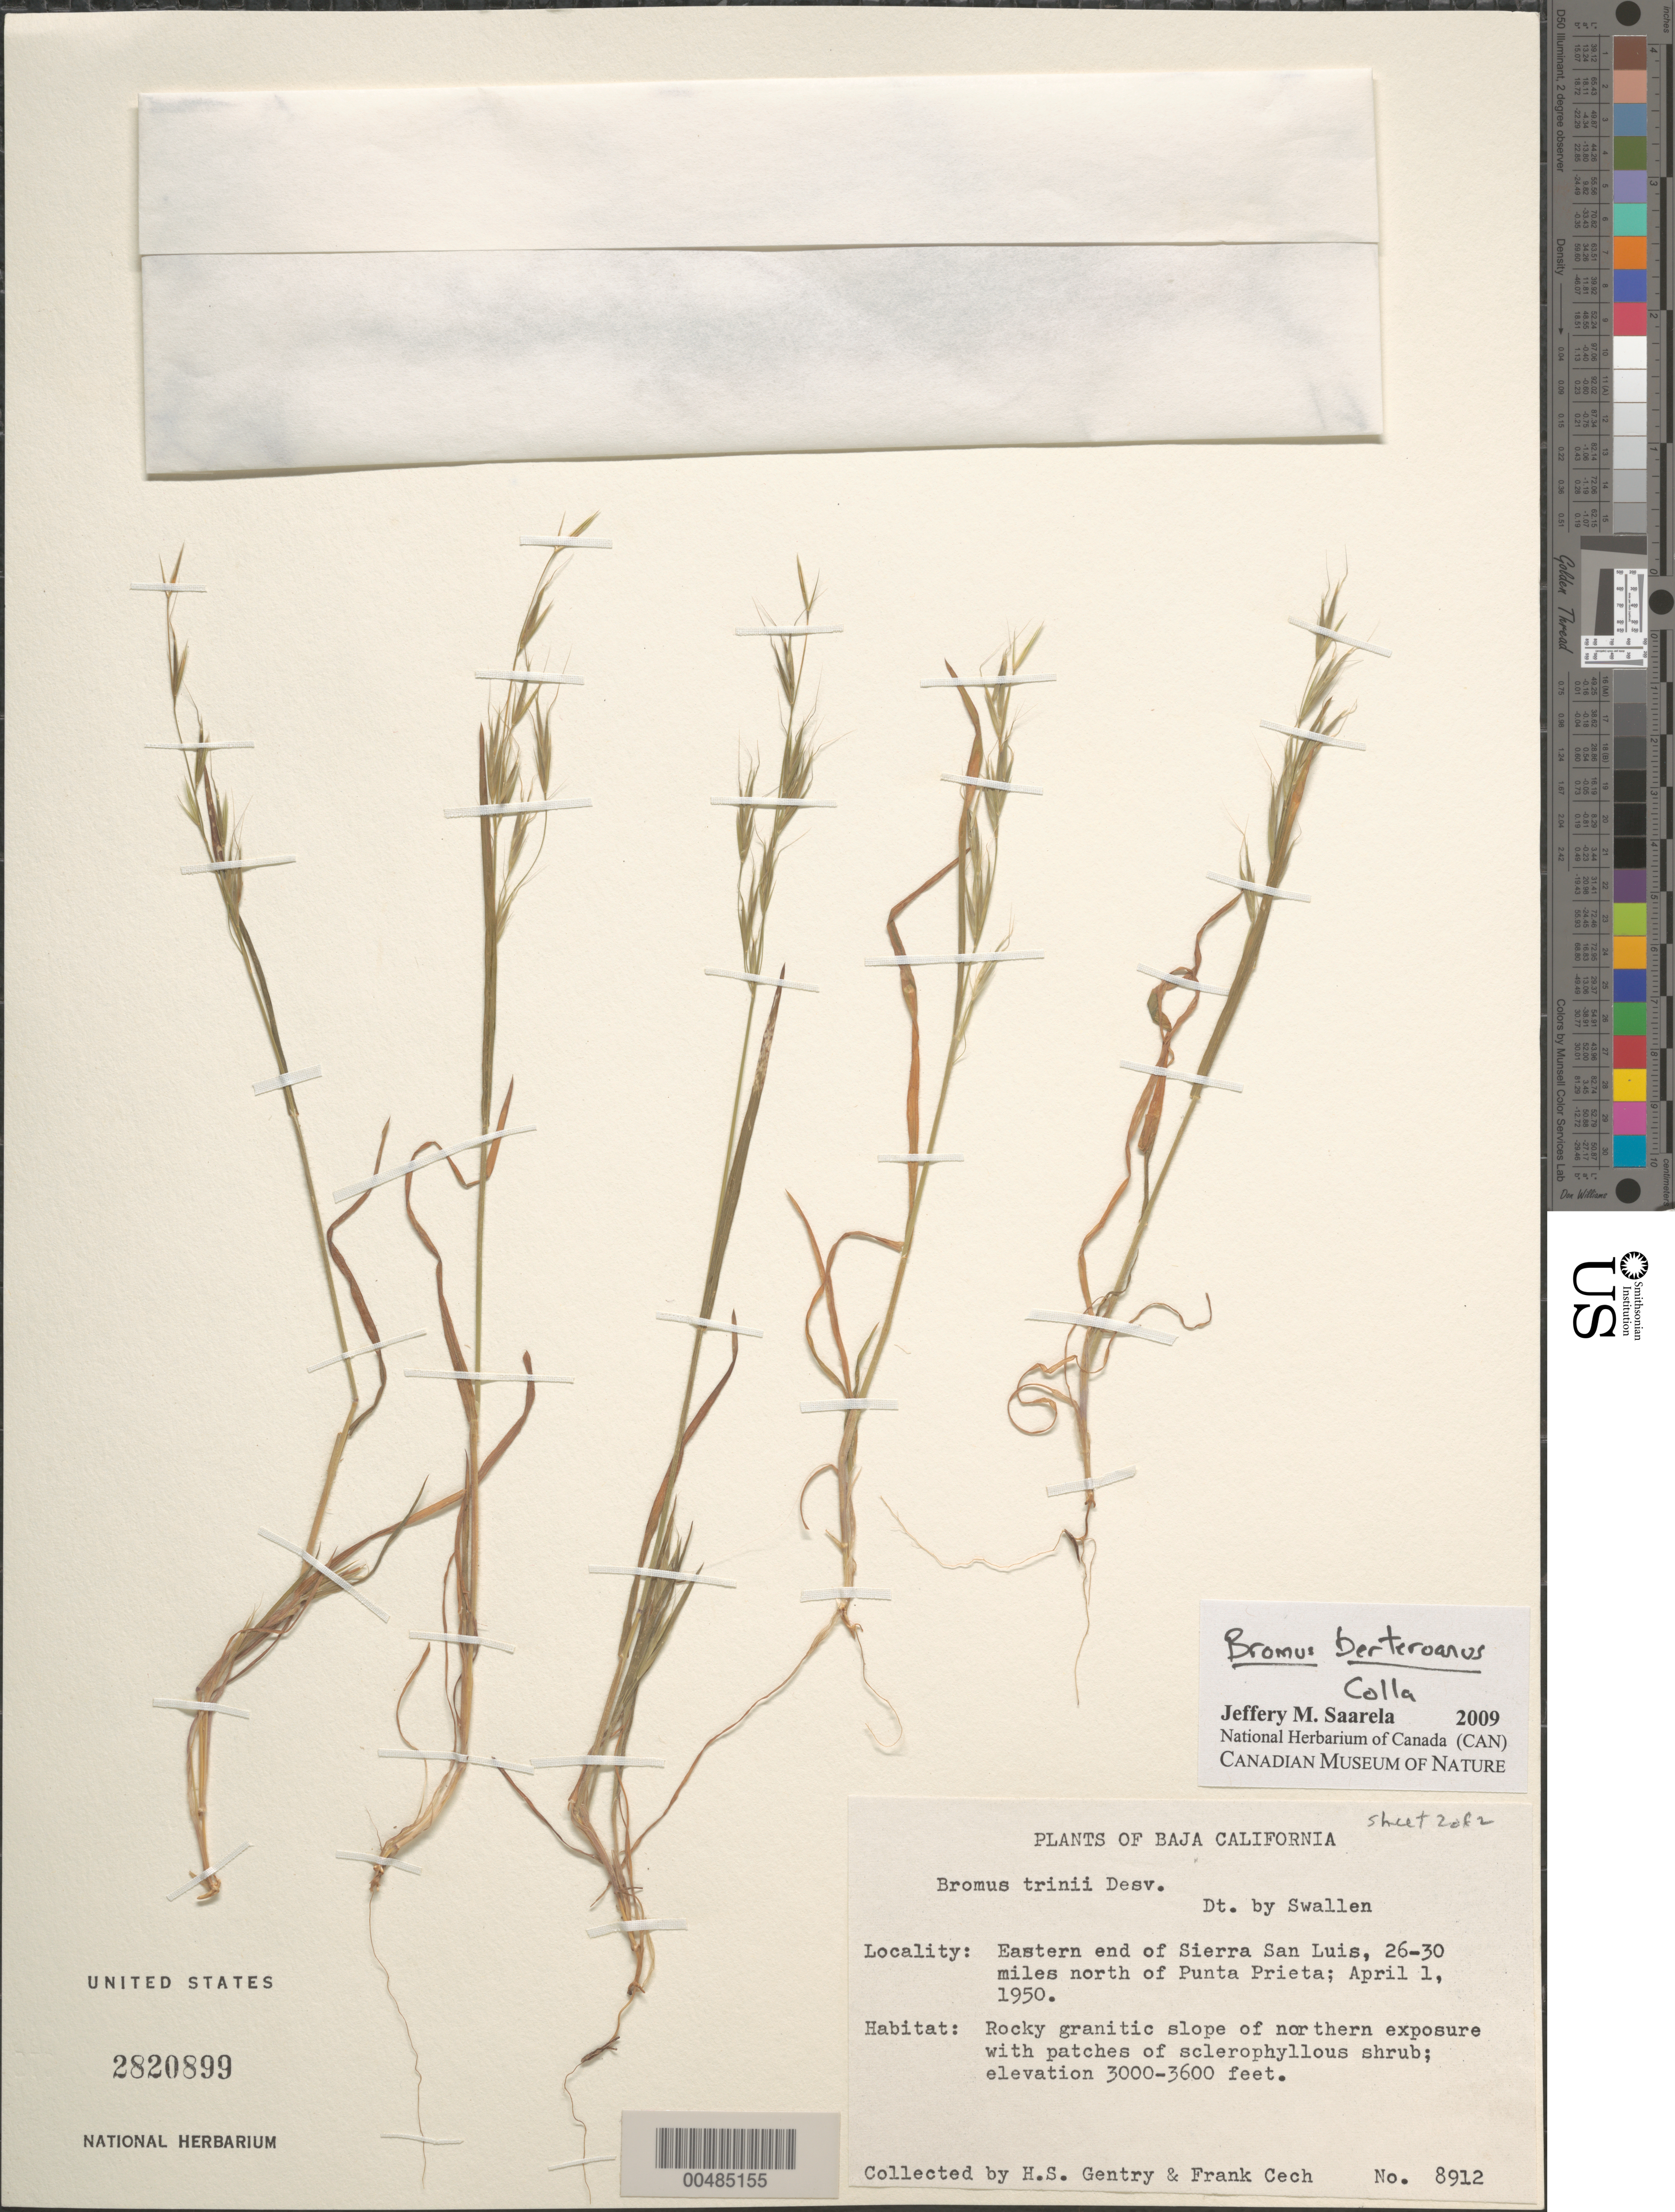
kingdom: Plantae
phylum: Tracheophyta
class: Liliopsida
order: Poales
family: Poaceae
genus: Bromus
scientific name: Bromus berteroanus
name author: Colla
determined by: Swallen, Jason R.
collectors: H. S. Gentry & F. Cech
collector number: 8912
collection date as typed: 1 Apr 1950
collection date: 1950-04-01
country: Mexico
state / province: Baja California Norte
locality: Eastern end of Sierra San Luis, 26-30 mi N of Punta Prieta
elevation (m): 914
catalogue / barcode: US 2820899